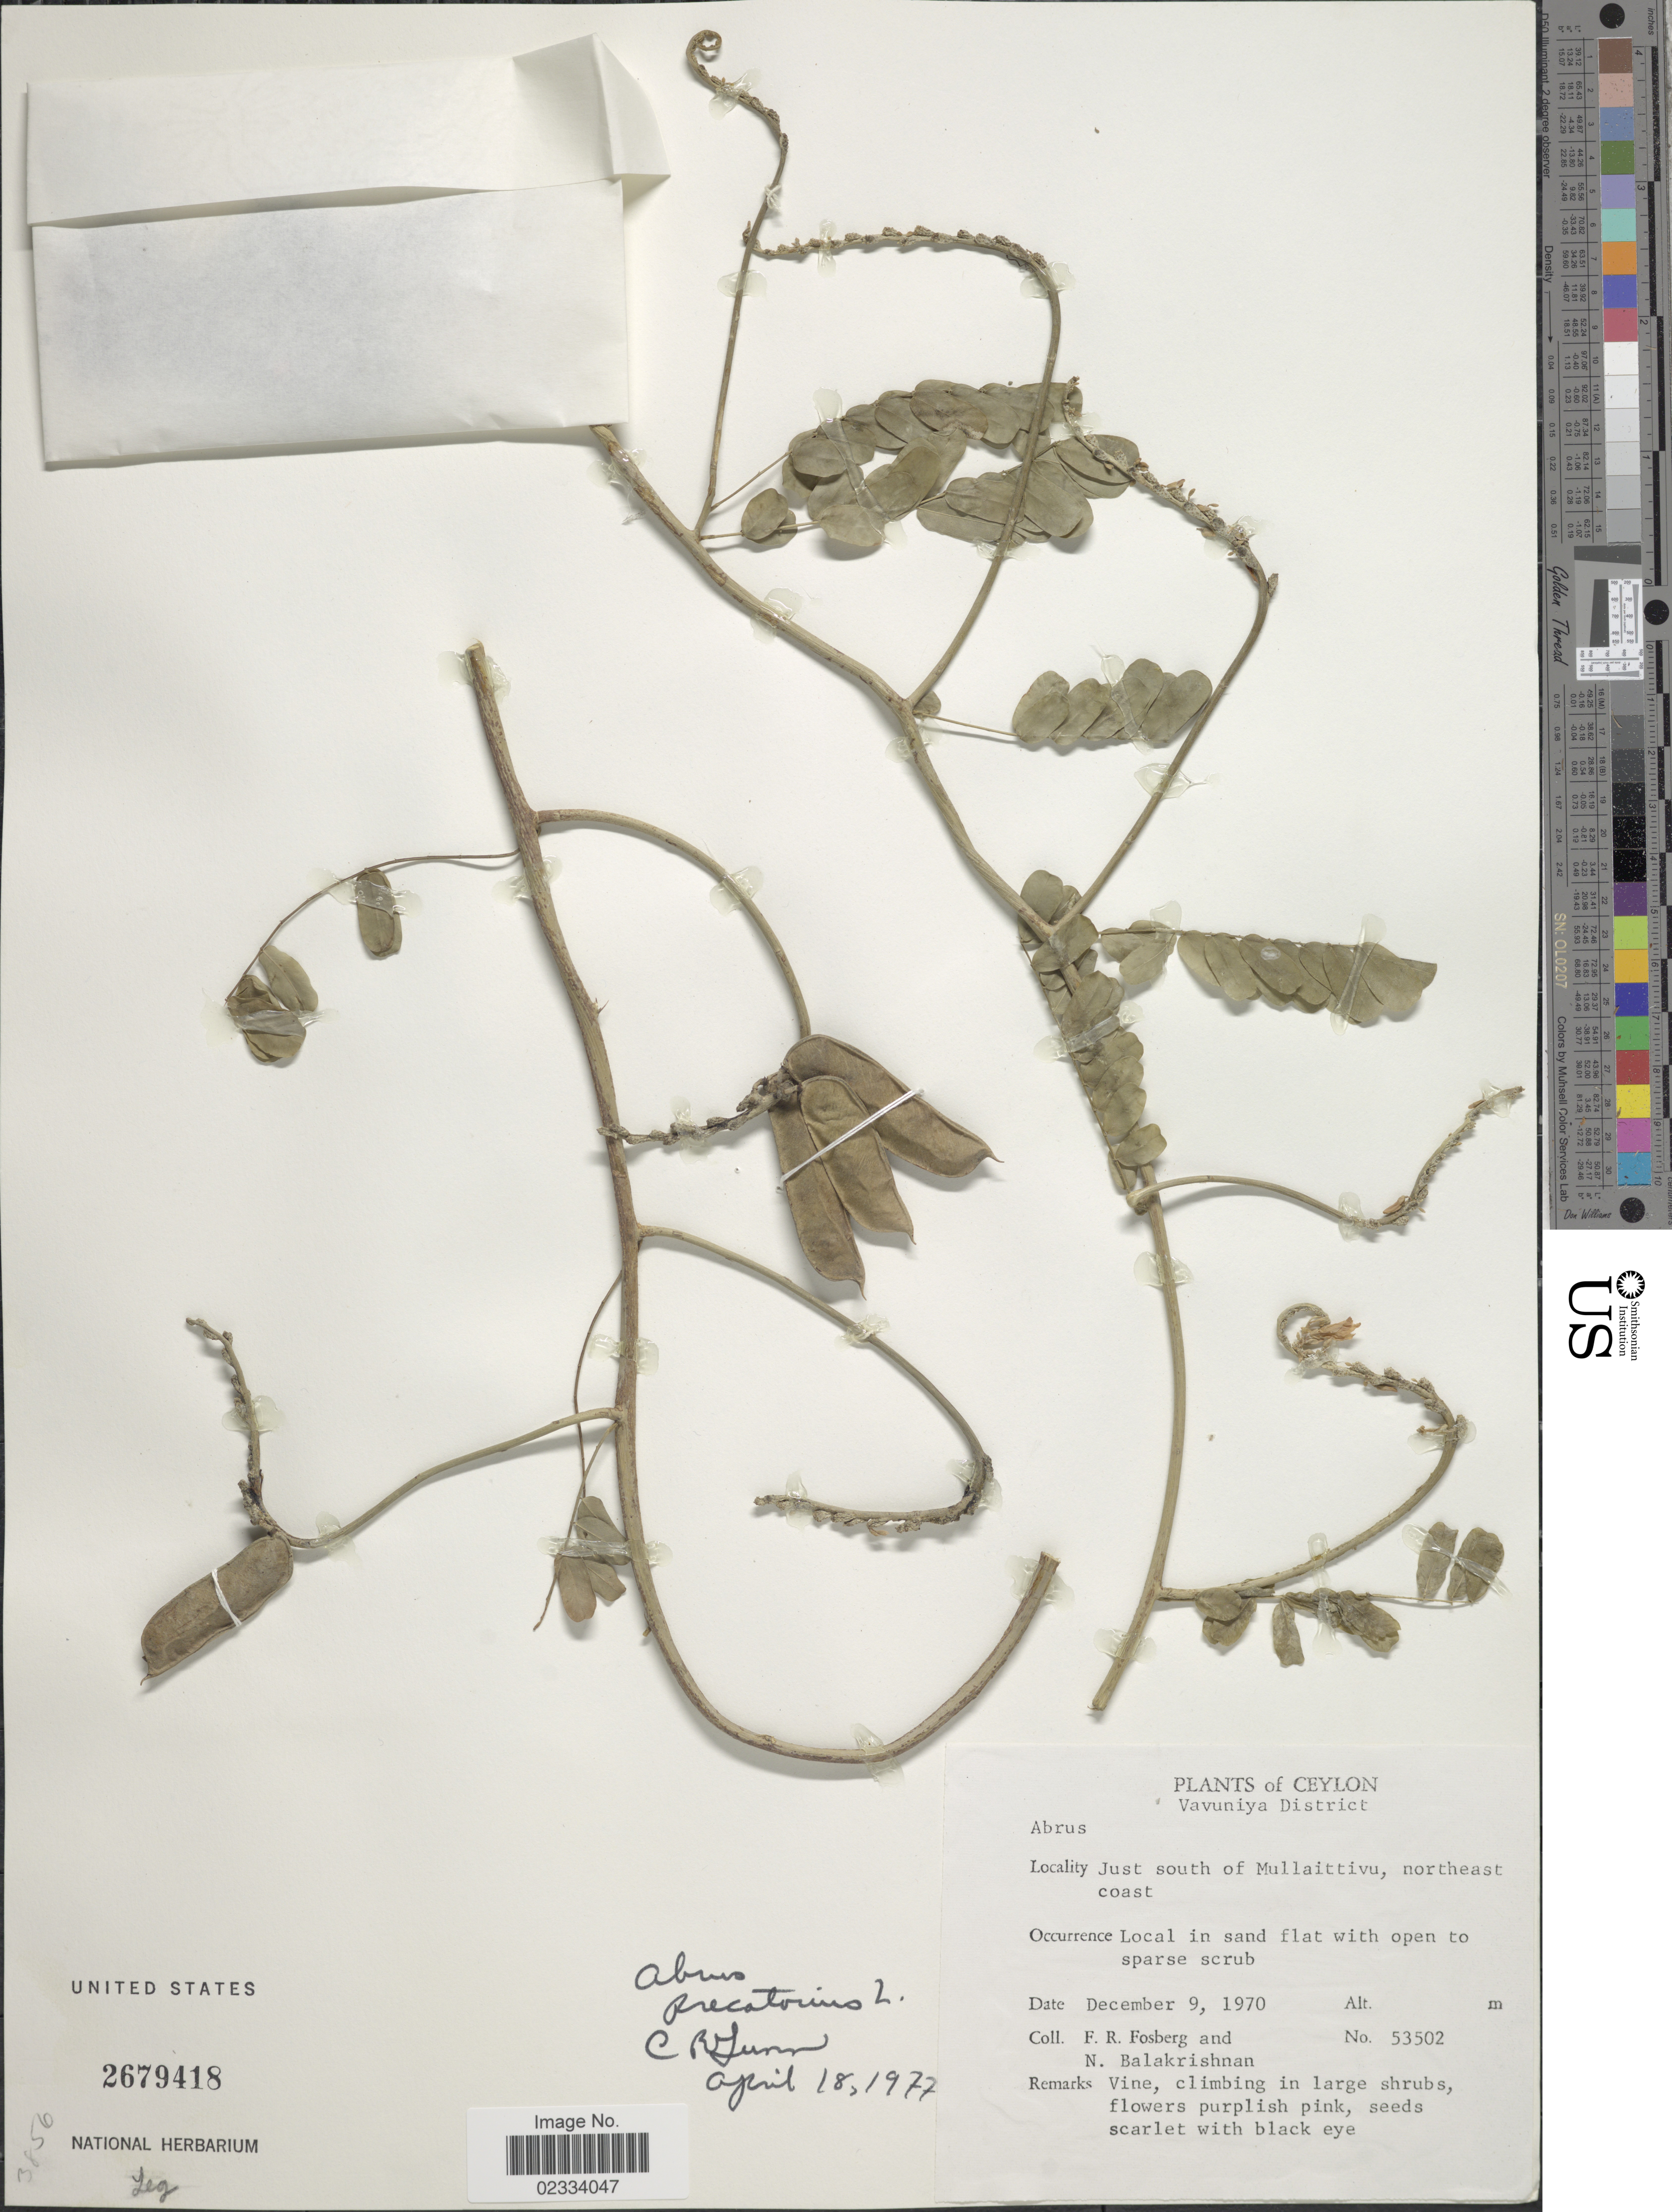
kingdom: Plantae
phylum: Tracheophyta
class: Magnoliopsida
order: Fabales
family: Fabaceae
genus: Abrus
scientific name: Abrus precatorius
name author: L.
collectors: F. R. Fosberg & N. Balakrishnan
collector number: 53502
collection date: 1970-12-09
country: Sri Lanka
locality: Ceylon. Vavuniya District. Just south of Mullaittivu, northeast coast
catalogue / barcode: US 2679418